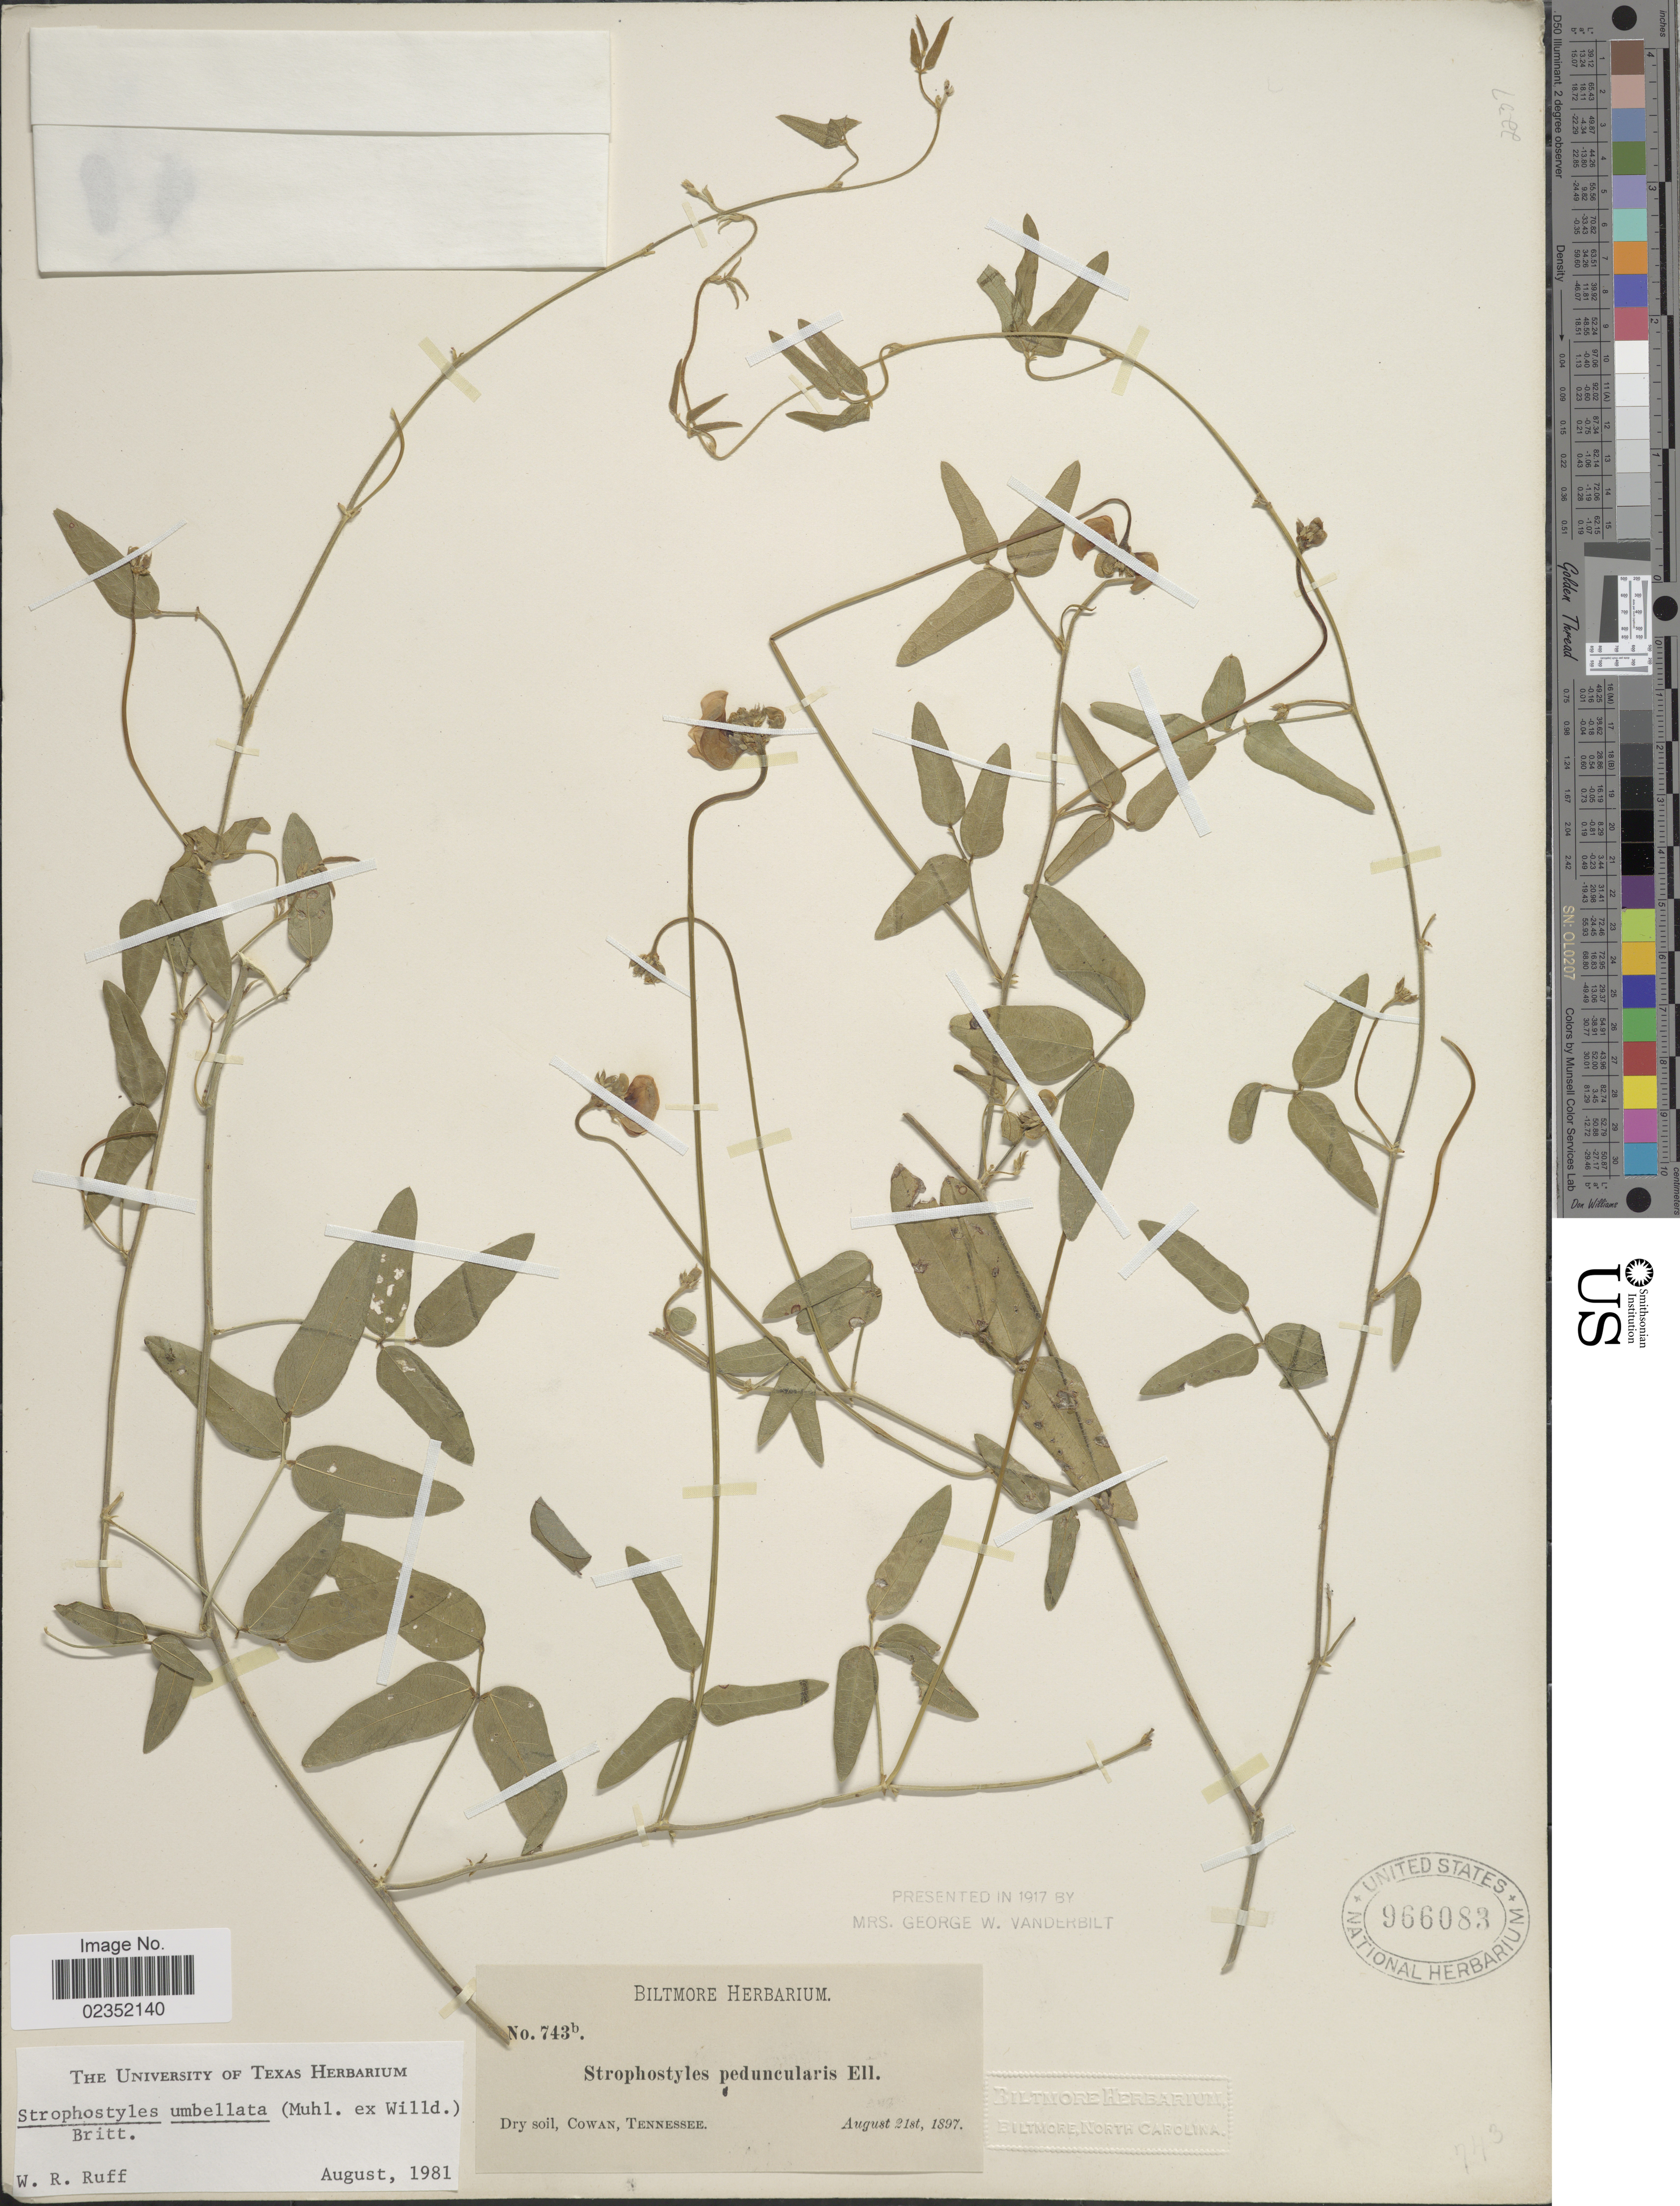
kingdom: Plantae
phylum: Tracheophyta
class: Magnoliopsida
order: Fabales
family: Fabaceae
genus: Strophostyles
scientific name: Strophostyles umbellata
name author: (Muhl. ex Willd.) Britton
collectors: ex herb. Biltmore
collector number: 743b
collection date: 1897-08-21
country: United States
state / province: Tennessee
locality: Dry soil, Cowan, Tennessee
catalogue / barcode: US 966083